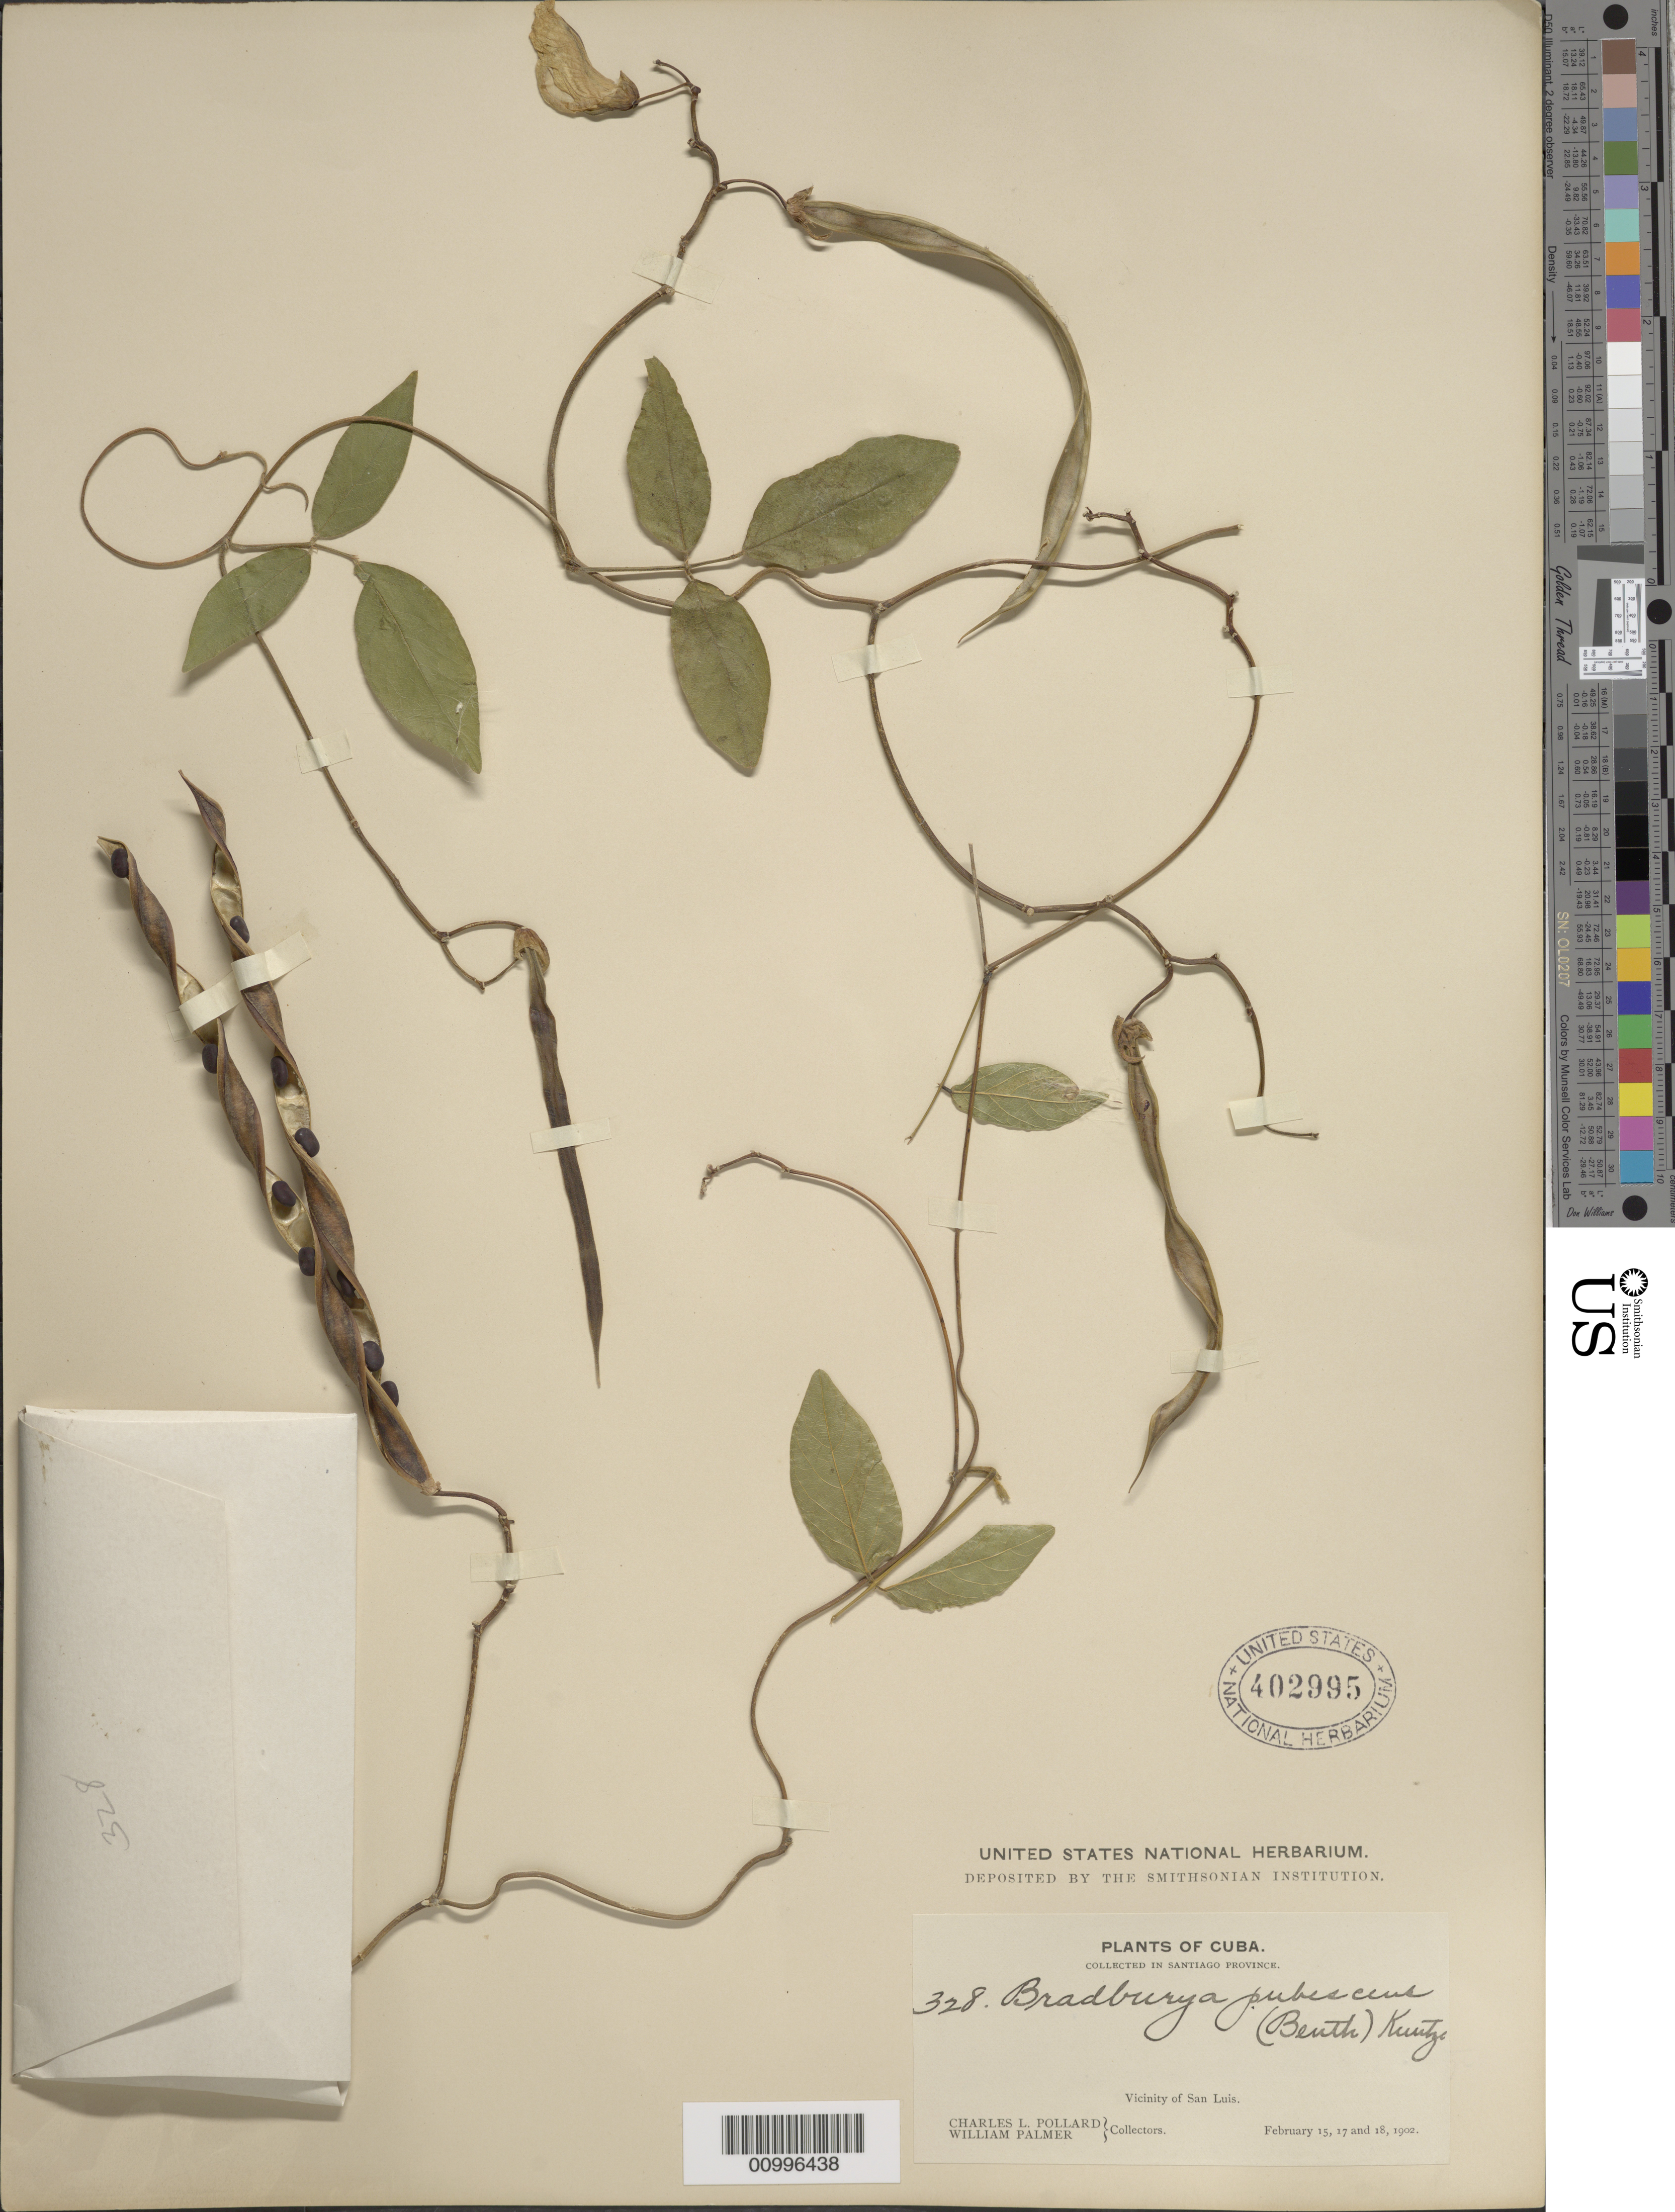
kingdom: Plantae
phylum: Tracheophyta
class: Magnoliopsida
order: Fabales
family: Fabaceae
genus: Centrosema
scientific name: Centrosema pubescens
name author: Benth.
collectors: C. L. Pollard, C. L. Pollard & W. Palmer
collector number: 328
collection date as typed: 15 Feb 1902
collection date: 1902-02-15/1902-02-18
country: Cuba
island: Cuba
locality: San Luis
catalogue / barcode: US 402995